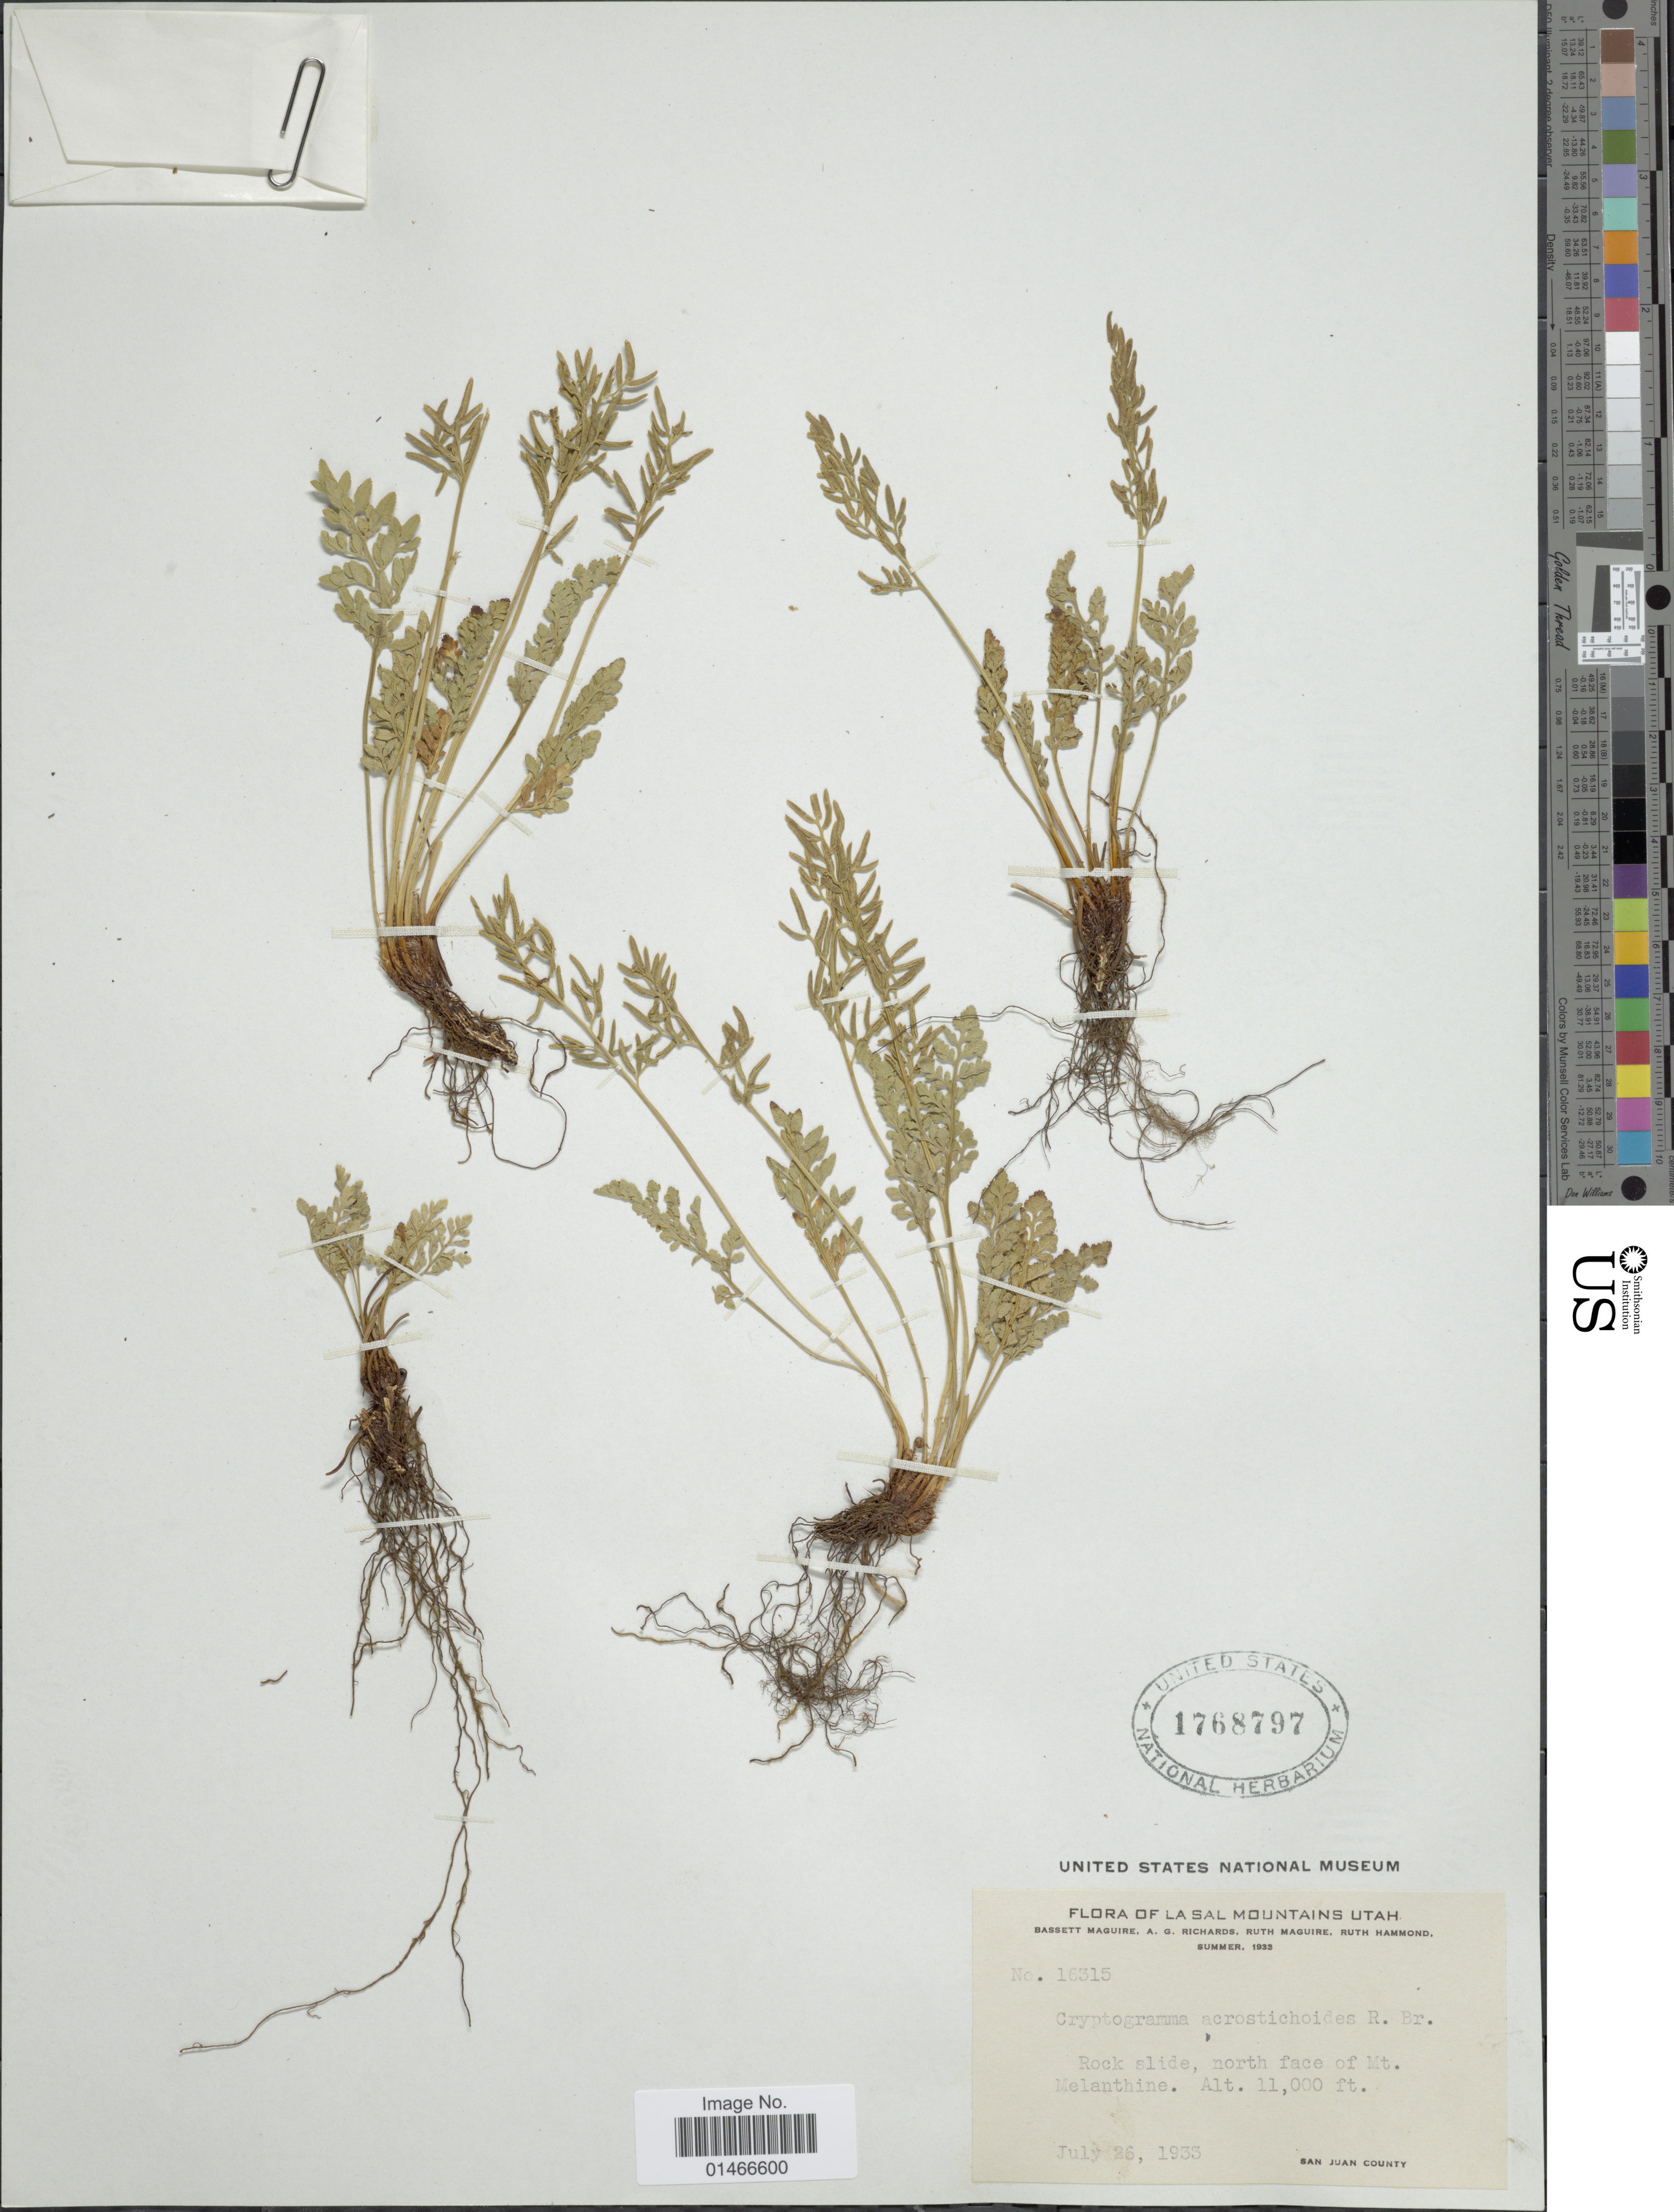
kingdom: Plantae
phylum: Tracheophyta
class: Polypodiopsida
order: Polypodiales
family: Pteridaceae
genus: Cryptogramma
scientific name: Cryptogramma acrostichoides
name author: R. Br.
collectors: B. Maguire, A. Richards, R. R. Maguire & R. Hammond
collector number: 16315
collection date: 1933-07-26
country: United States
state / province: Utah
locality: La Sal Mountains. Rock slide, north face of Mt. Melanthine. San Juan County.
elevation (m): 3353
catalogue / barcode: US 1768797